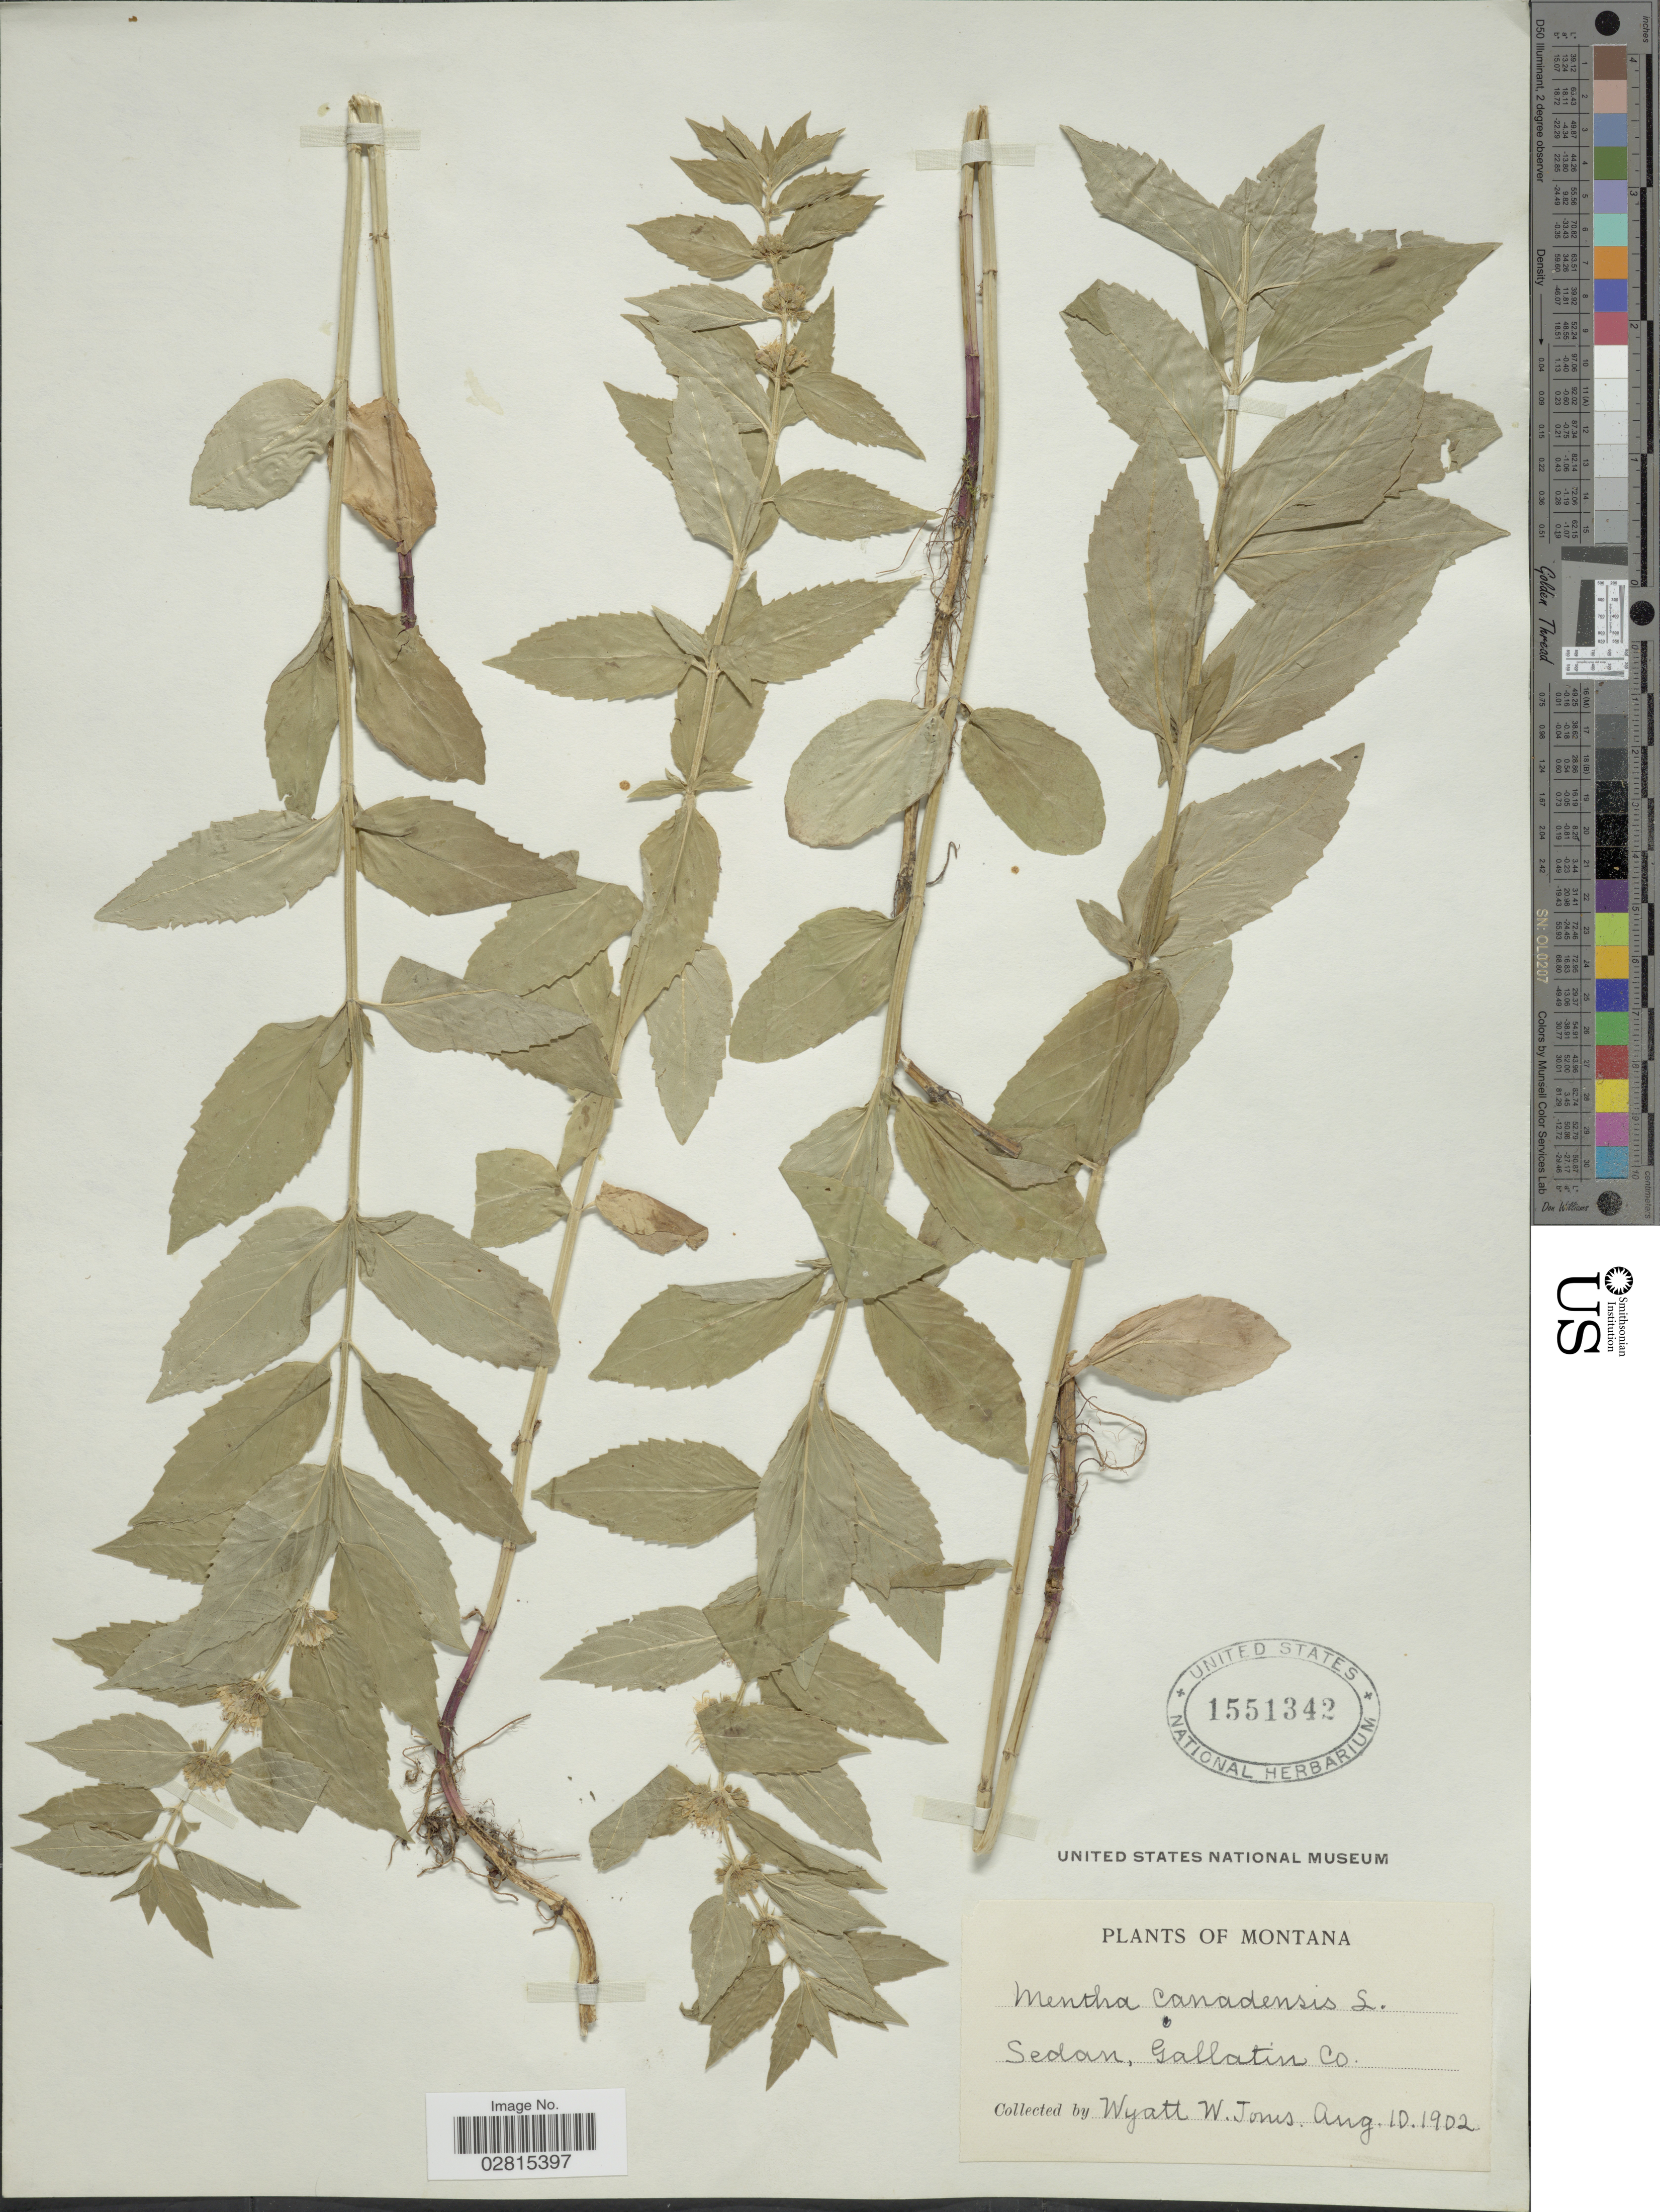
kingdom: Plantae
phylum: Tracheophyta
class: Magnoliopsida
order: Lamiales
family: Lamiaceae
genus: Mentha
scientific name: Mentha canadensis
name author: L.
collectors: W. W. Jones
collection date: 1902-08-10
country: United States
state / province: Montana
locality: Sedan, Gallatin Co.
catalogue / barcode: US 1551342